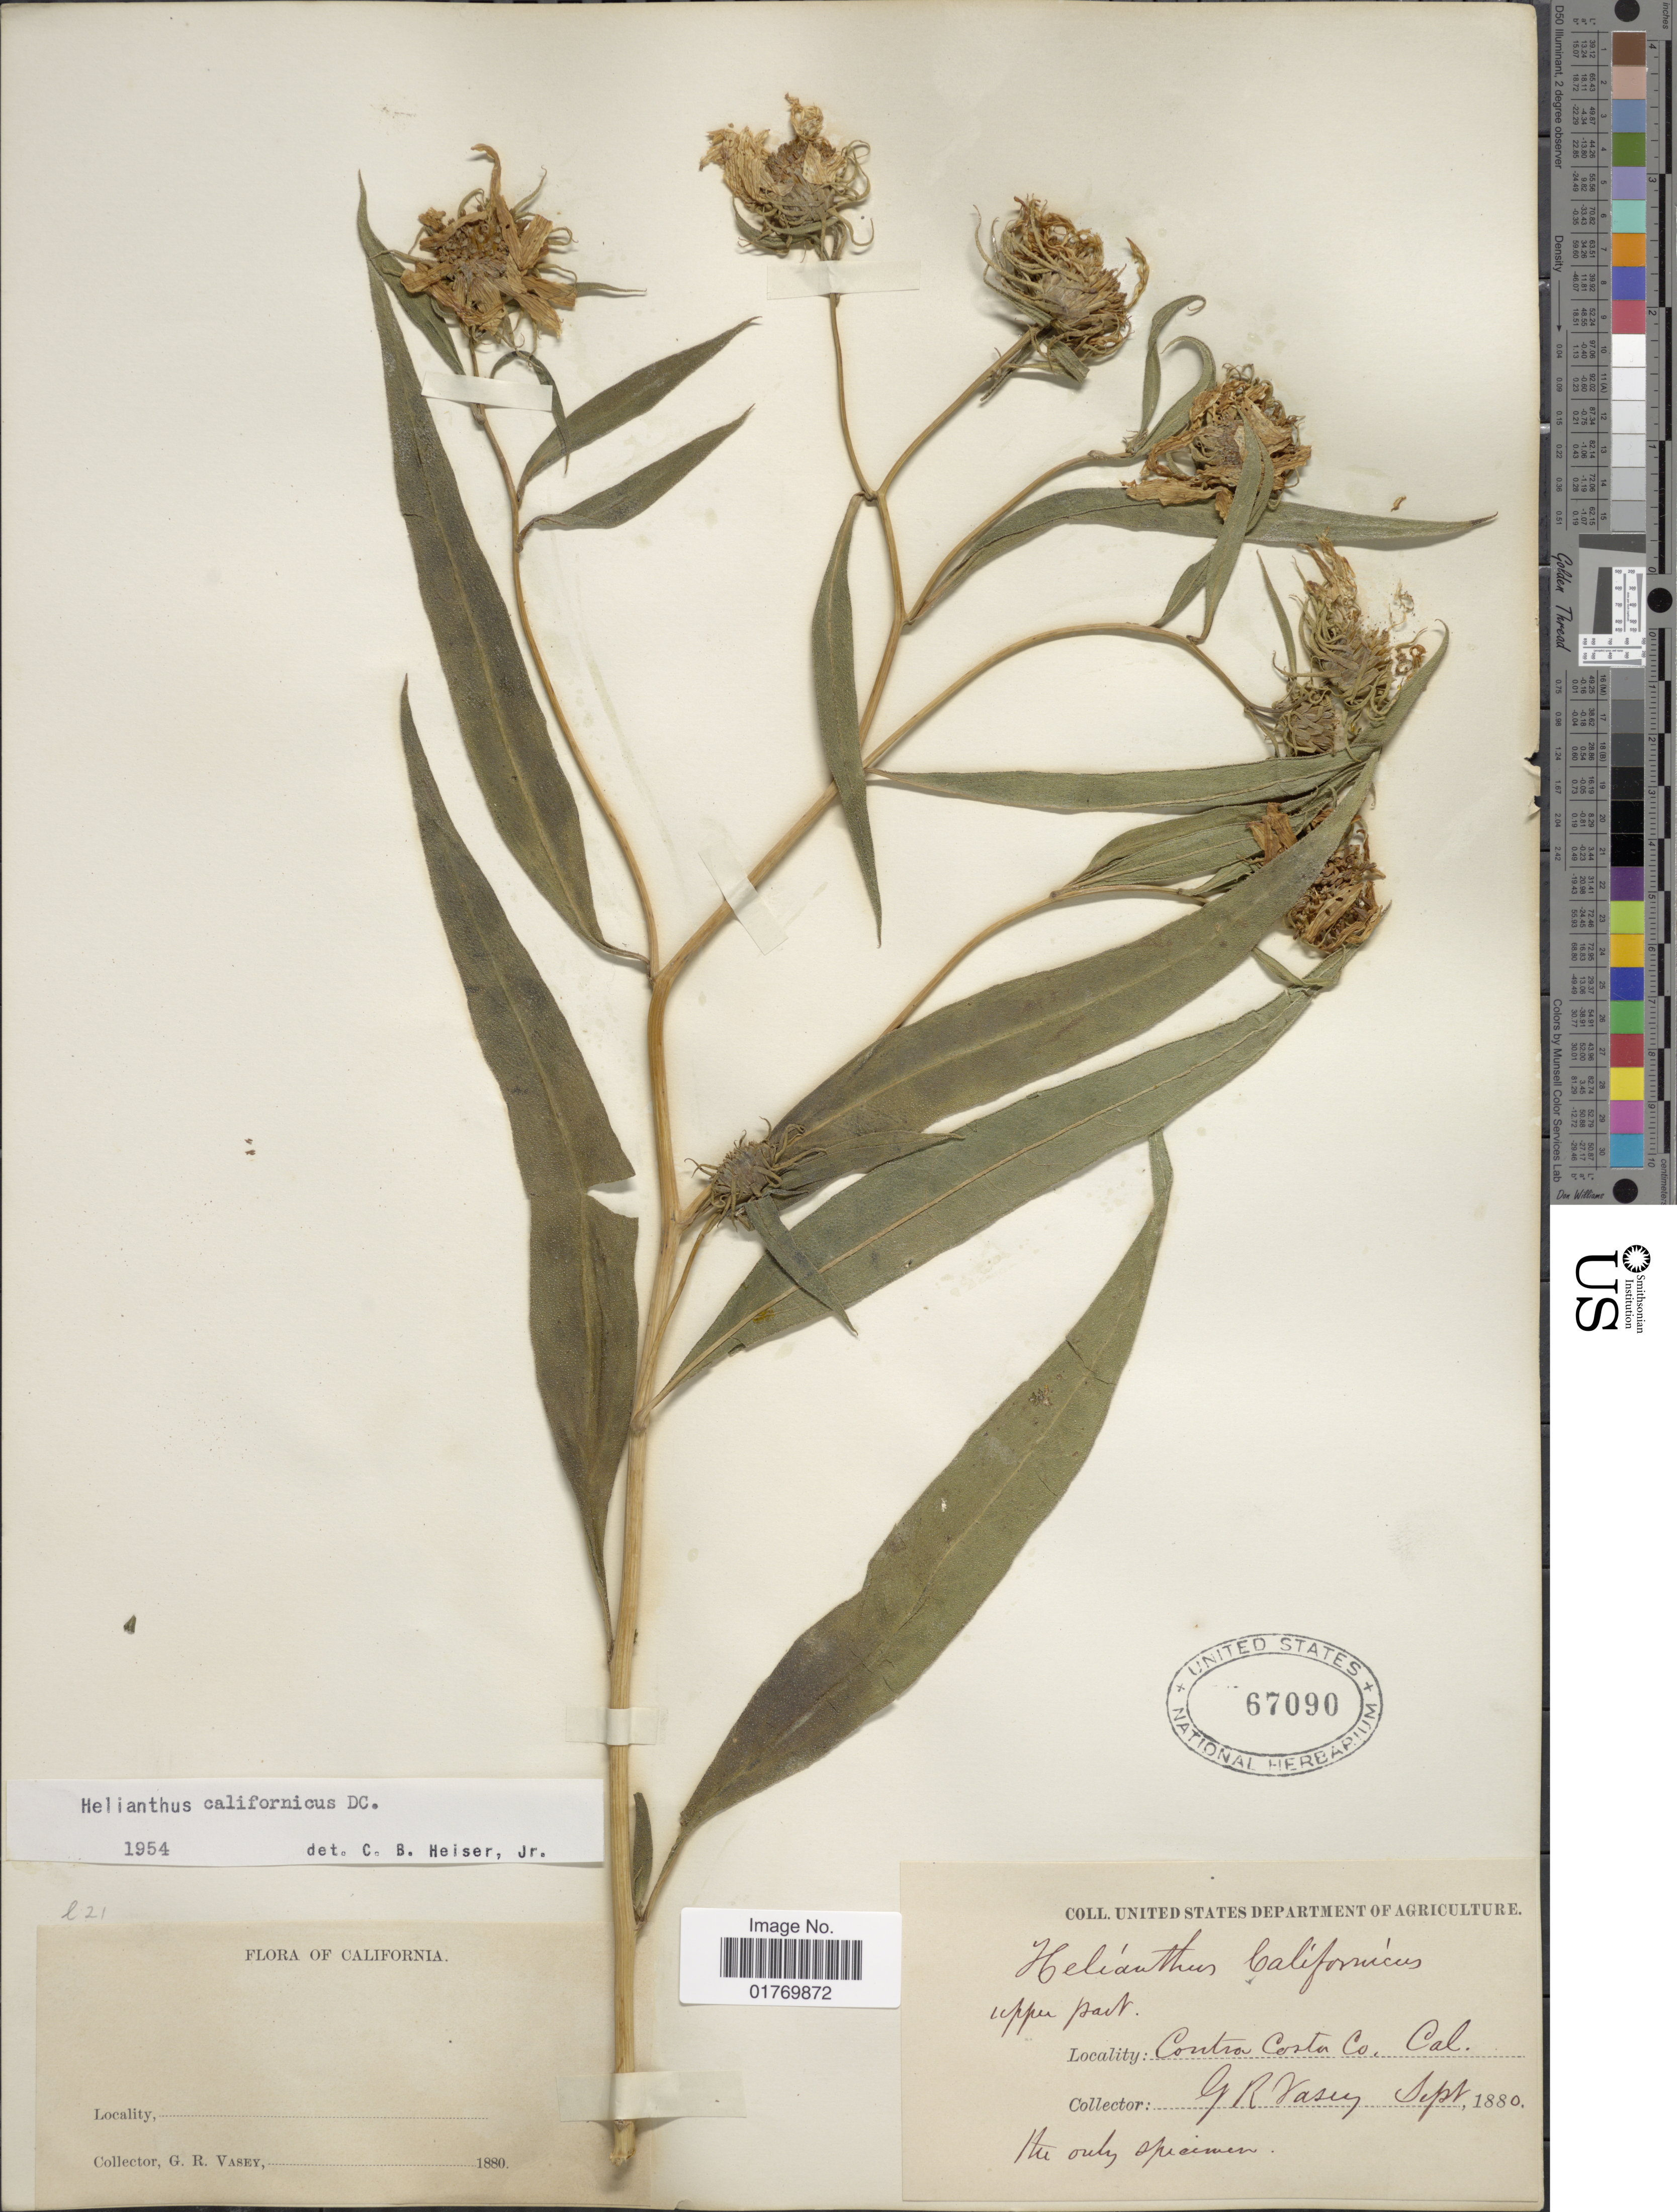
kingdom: Plantae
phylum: Tracheophyta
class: Magnoliopsida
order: Asterales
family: Asteraceae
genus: Helianthus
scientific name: Helianthus californicus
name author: DC.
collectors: G. R. Vasey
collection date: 1880-09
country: United States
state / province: California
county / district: Contra Costa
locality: Contra Costa Co.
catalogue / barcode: US 67090